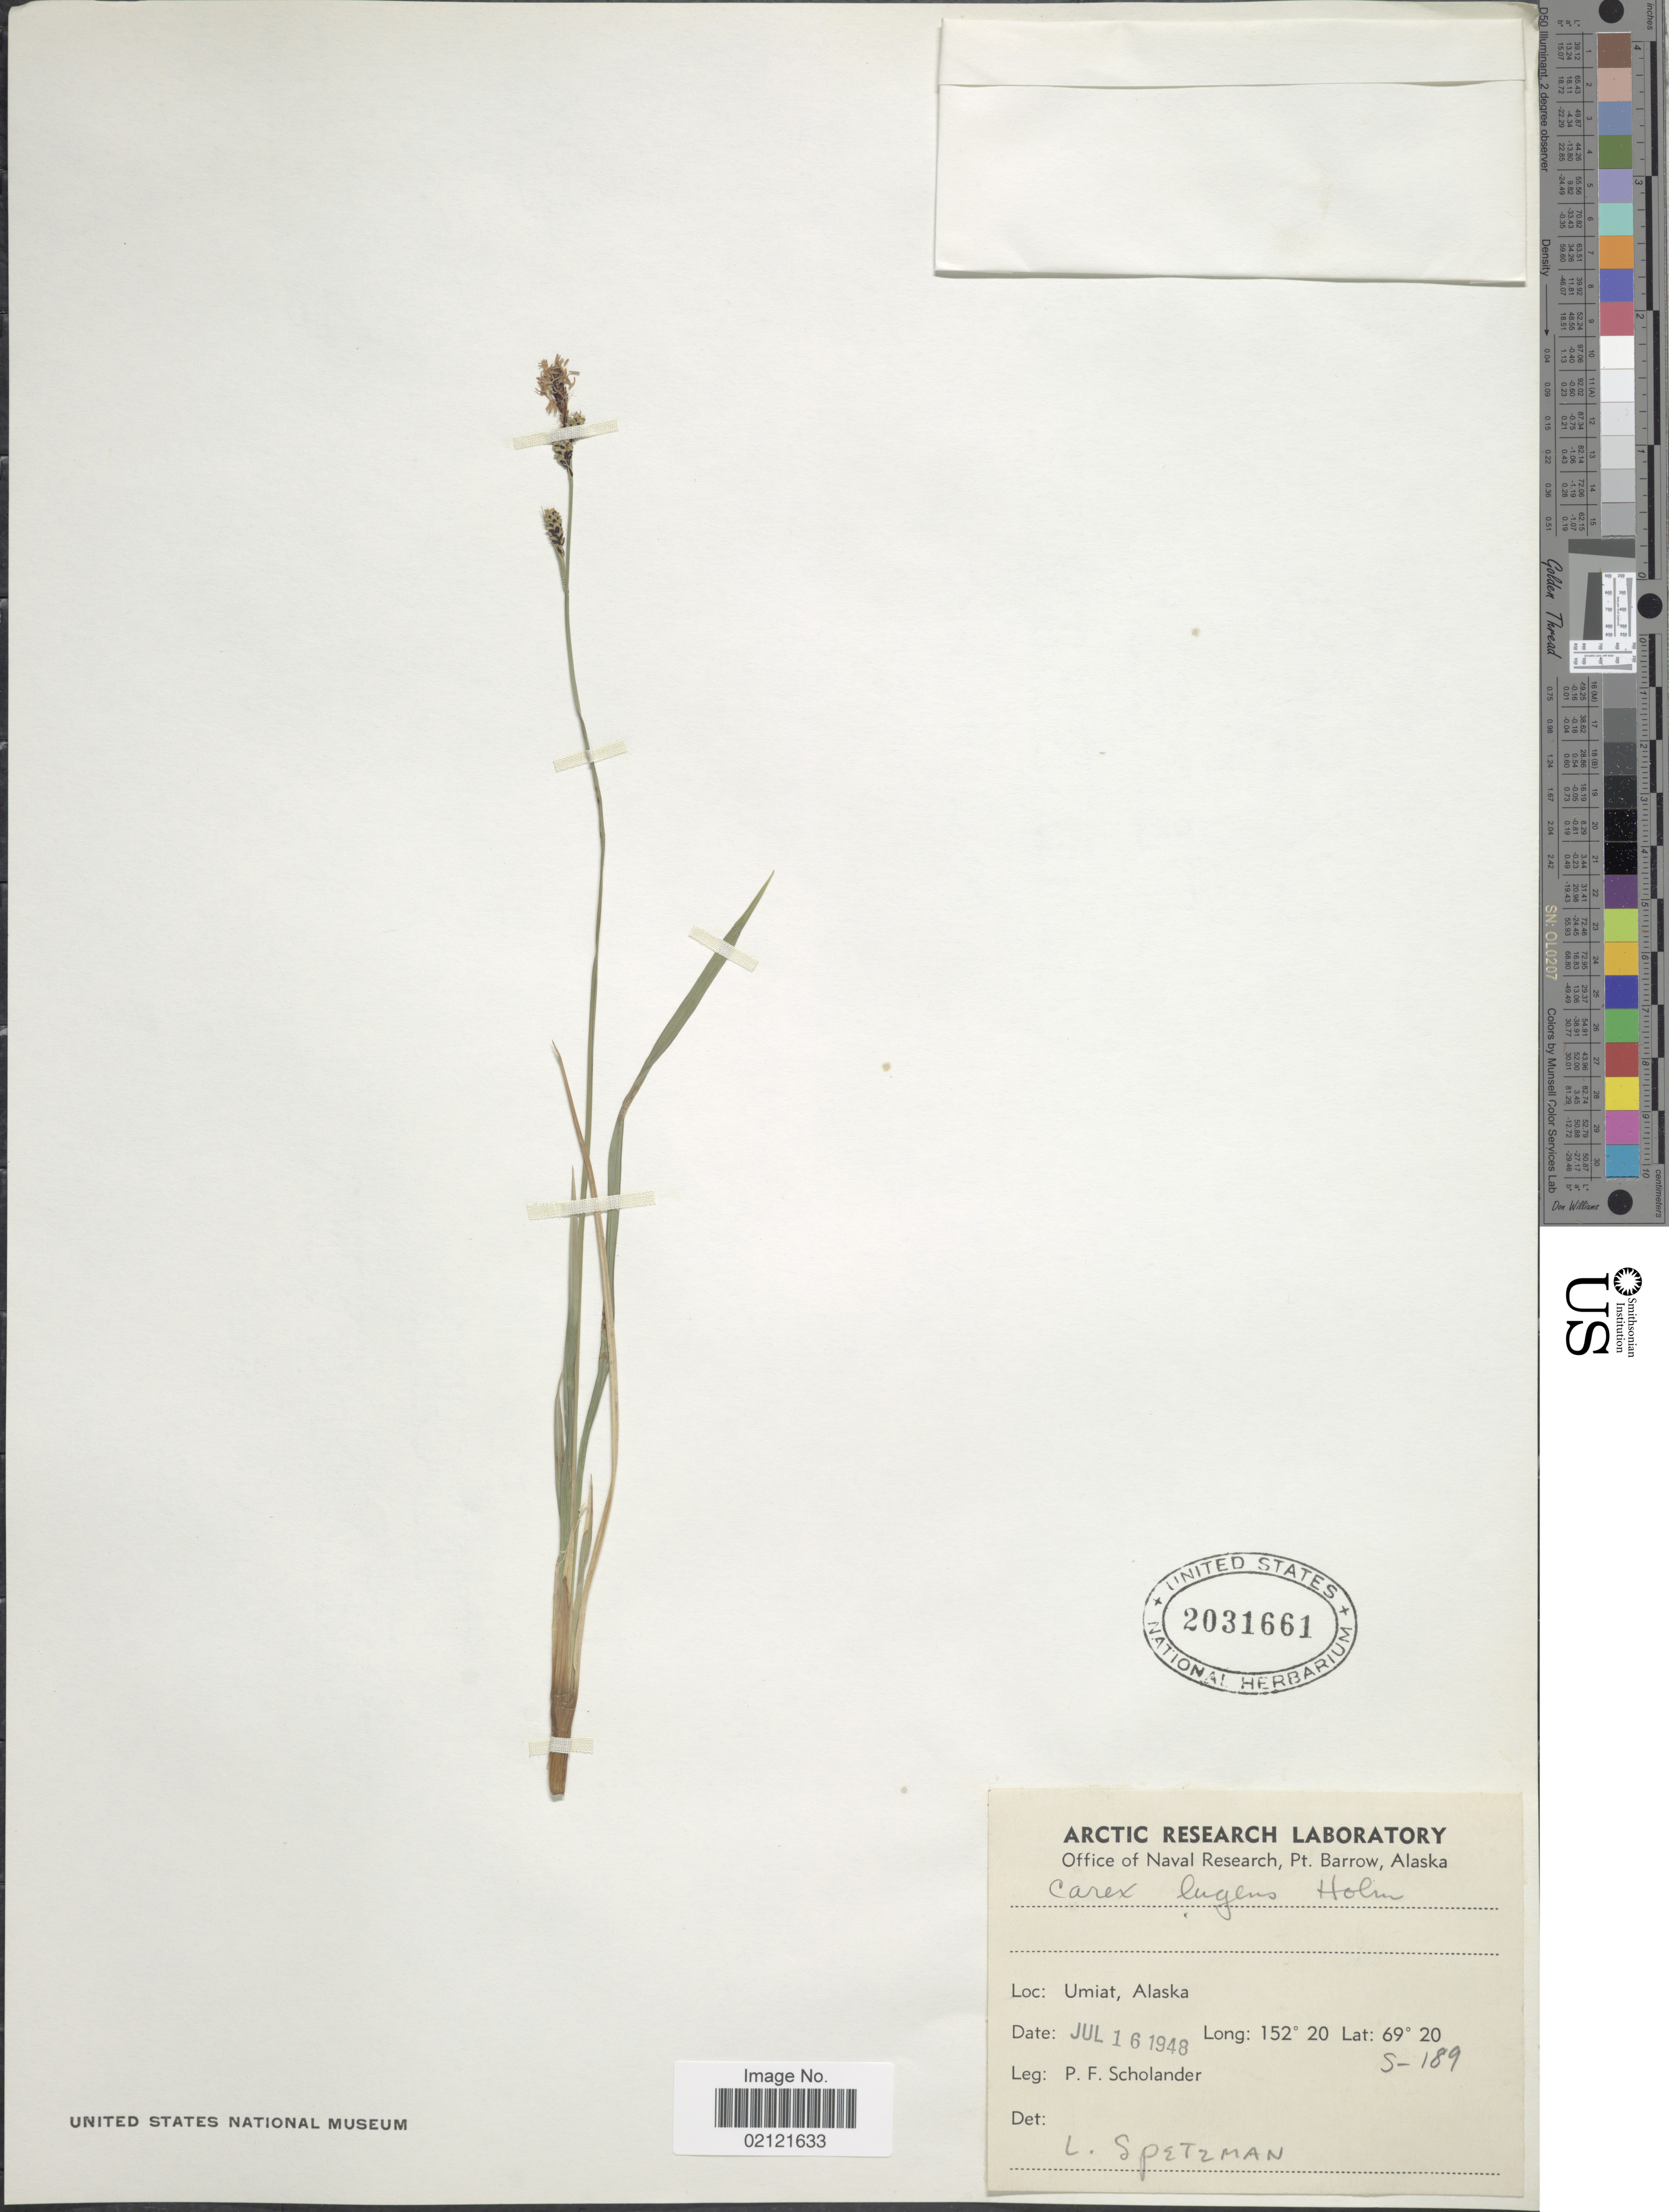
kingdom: Plantae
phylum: Tracheophyta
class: Liliopsida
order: Poales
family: Cyperaceae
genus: Carex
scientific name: Carex bigelowii subsp. lugens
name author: (Holm) T.V. Egorova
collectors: P. Scholander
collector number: S-189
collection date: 1948-07-16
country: United States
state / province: Alaska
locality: Umiat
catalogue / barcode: US 2031661